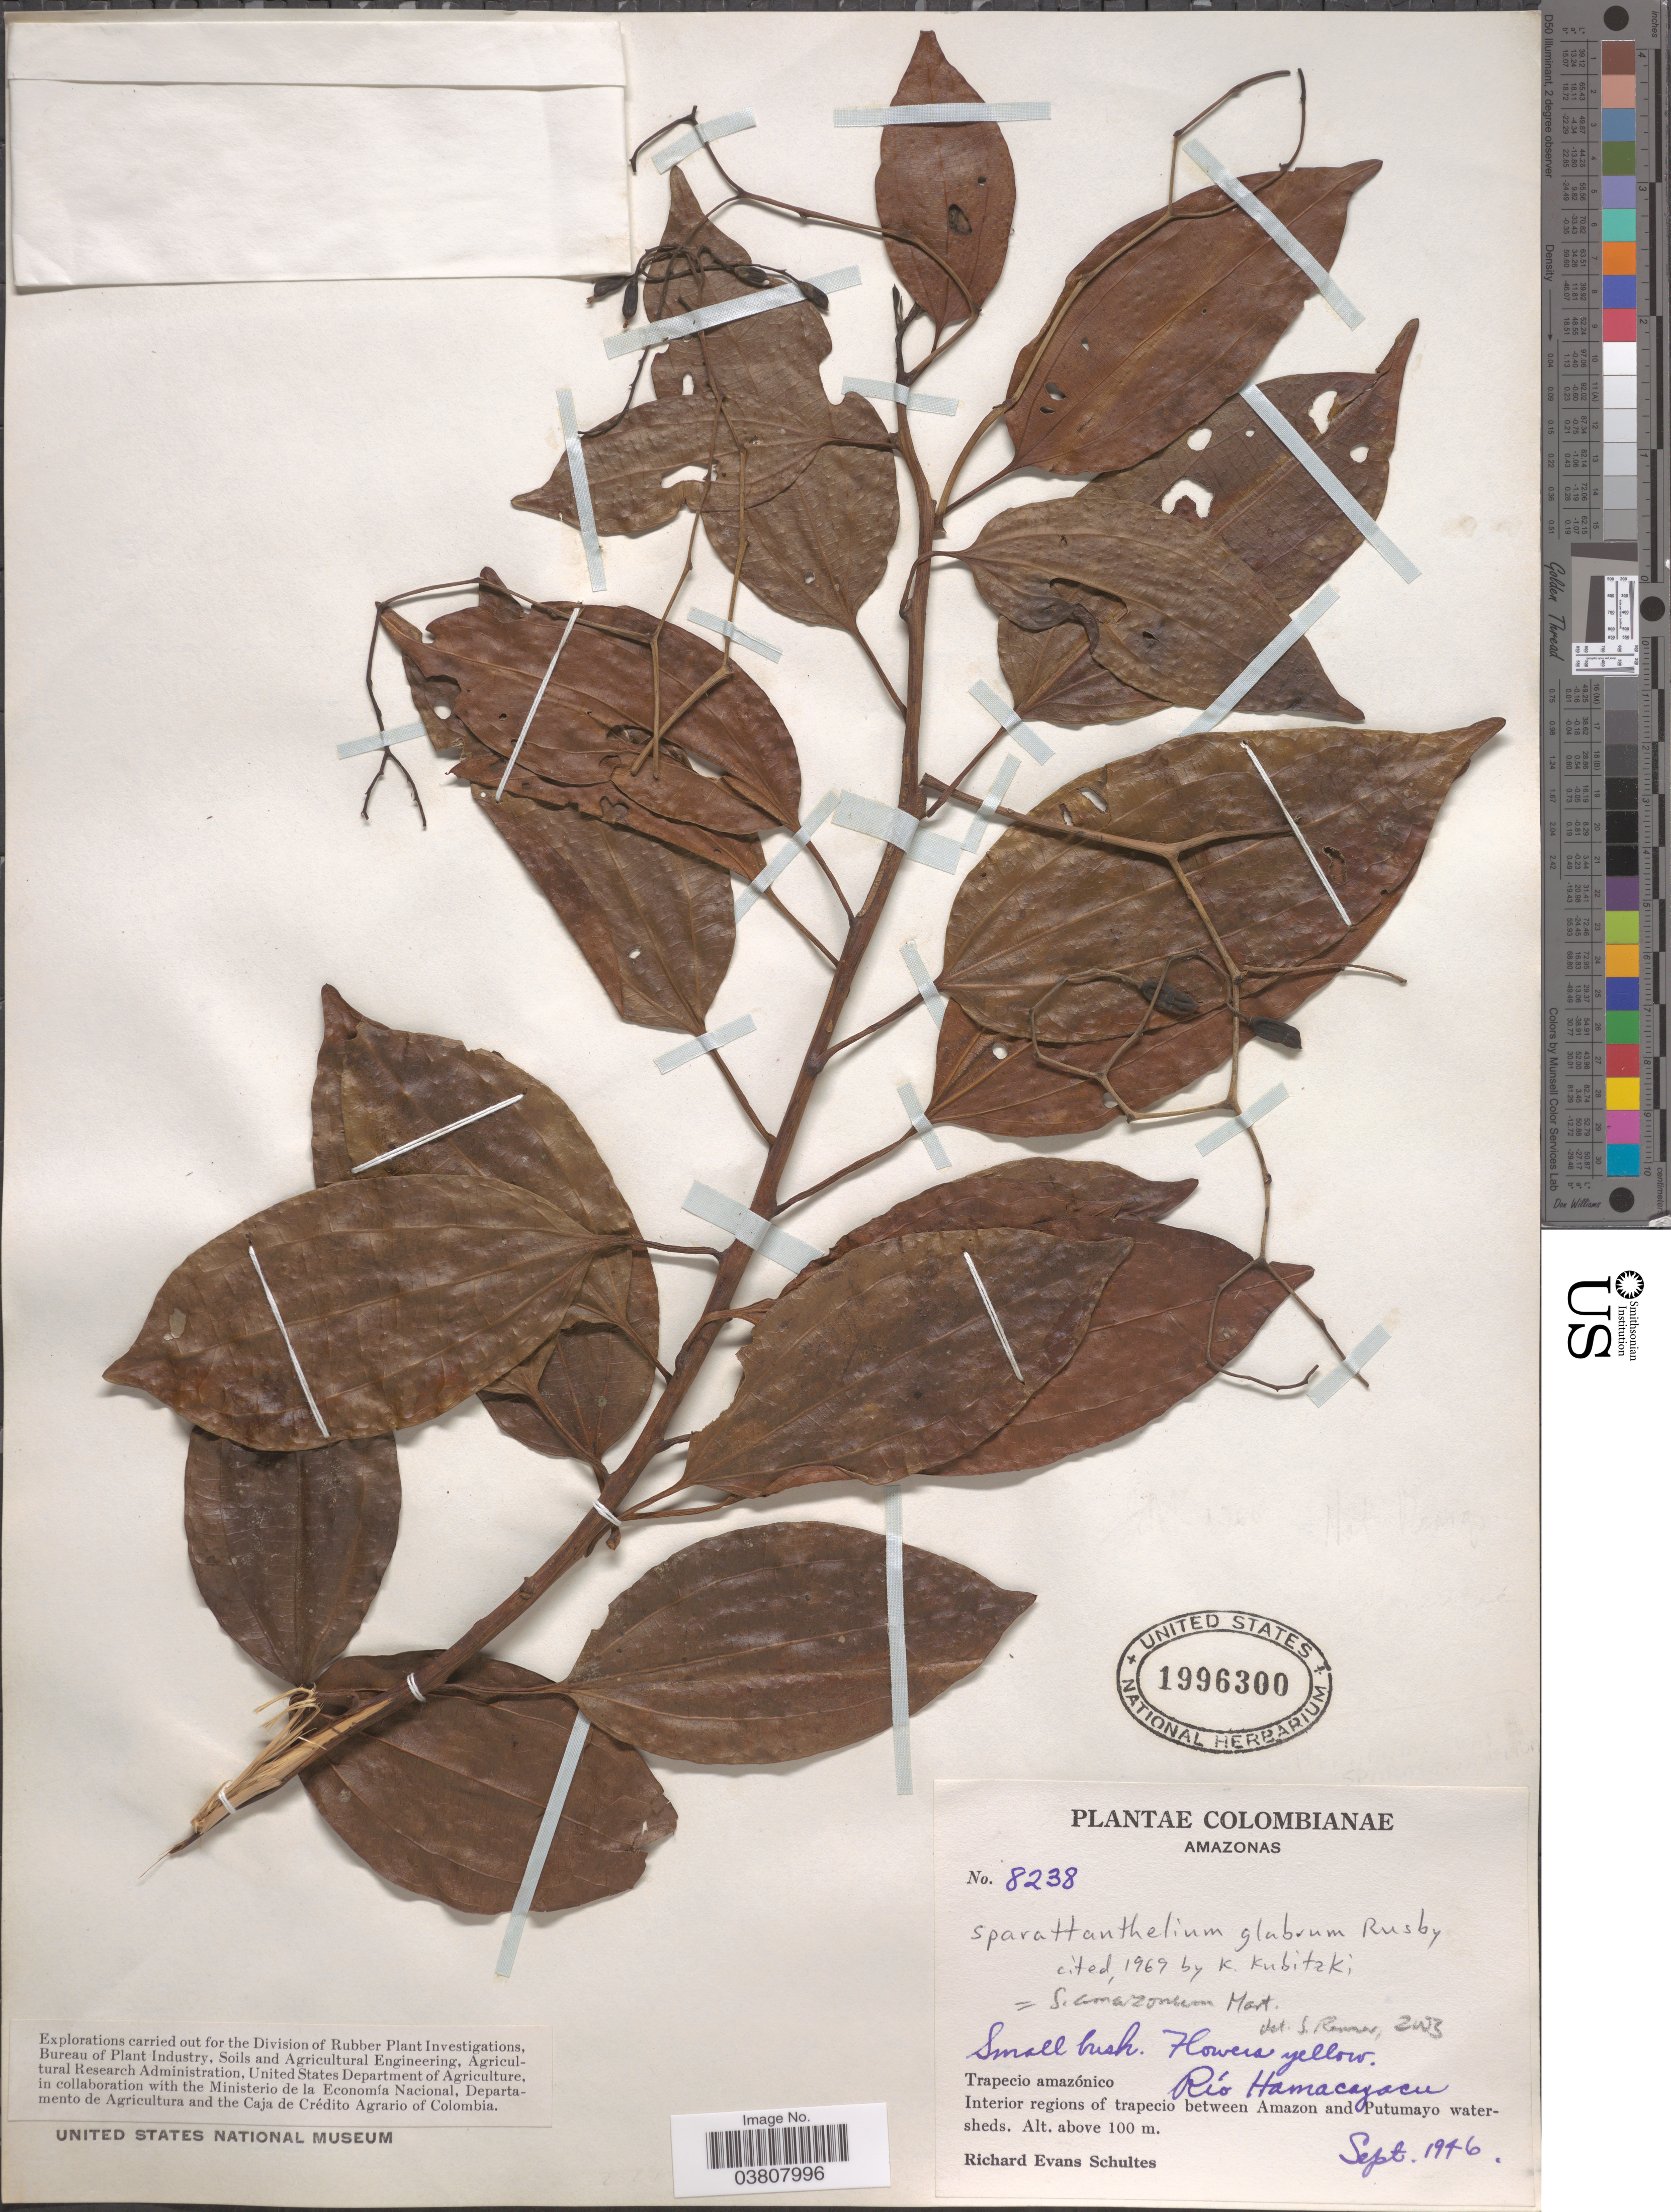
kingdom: Plantae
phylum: Tracheophyta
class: Magnoliopsida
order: Laurales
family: Hernandiaceae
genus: Sparattanthelium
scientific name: Sparattanthelium amazonum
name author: Mart.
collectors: R. E. Schultes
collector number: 8238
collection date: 1946-09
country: Colombia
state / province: Amazônas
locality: Río Hamacajacu. Trapecio Amazónico. Interior regions of trapecio between Amazon and Putumayo water-sheds.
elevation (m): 100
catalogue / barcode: US 1996300